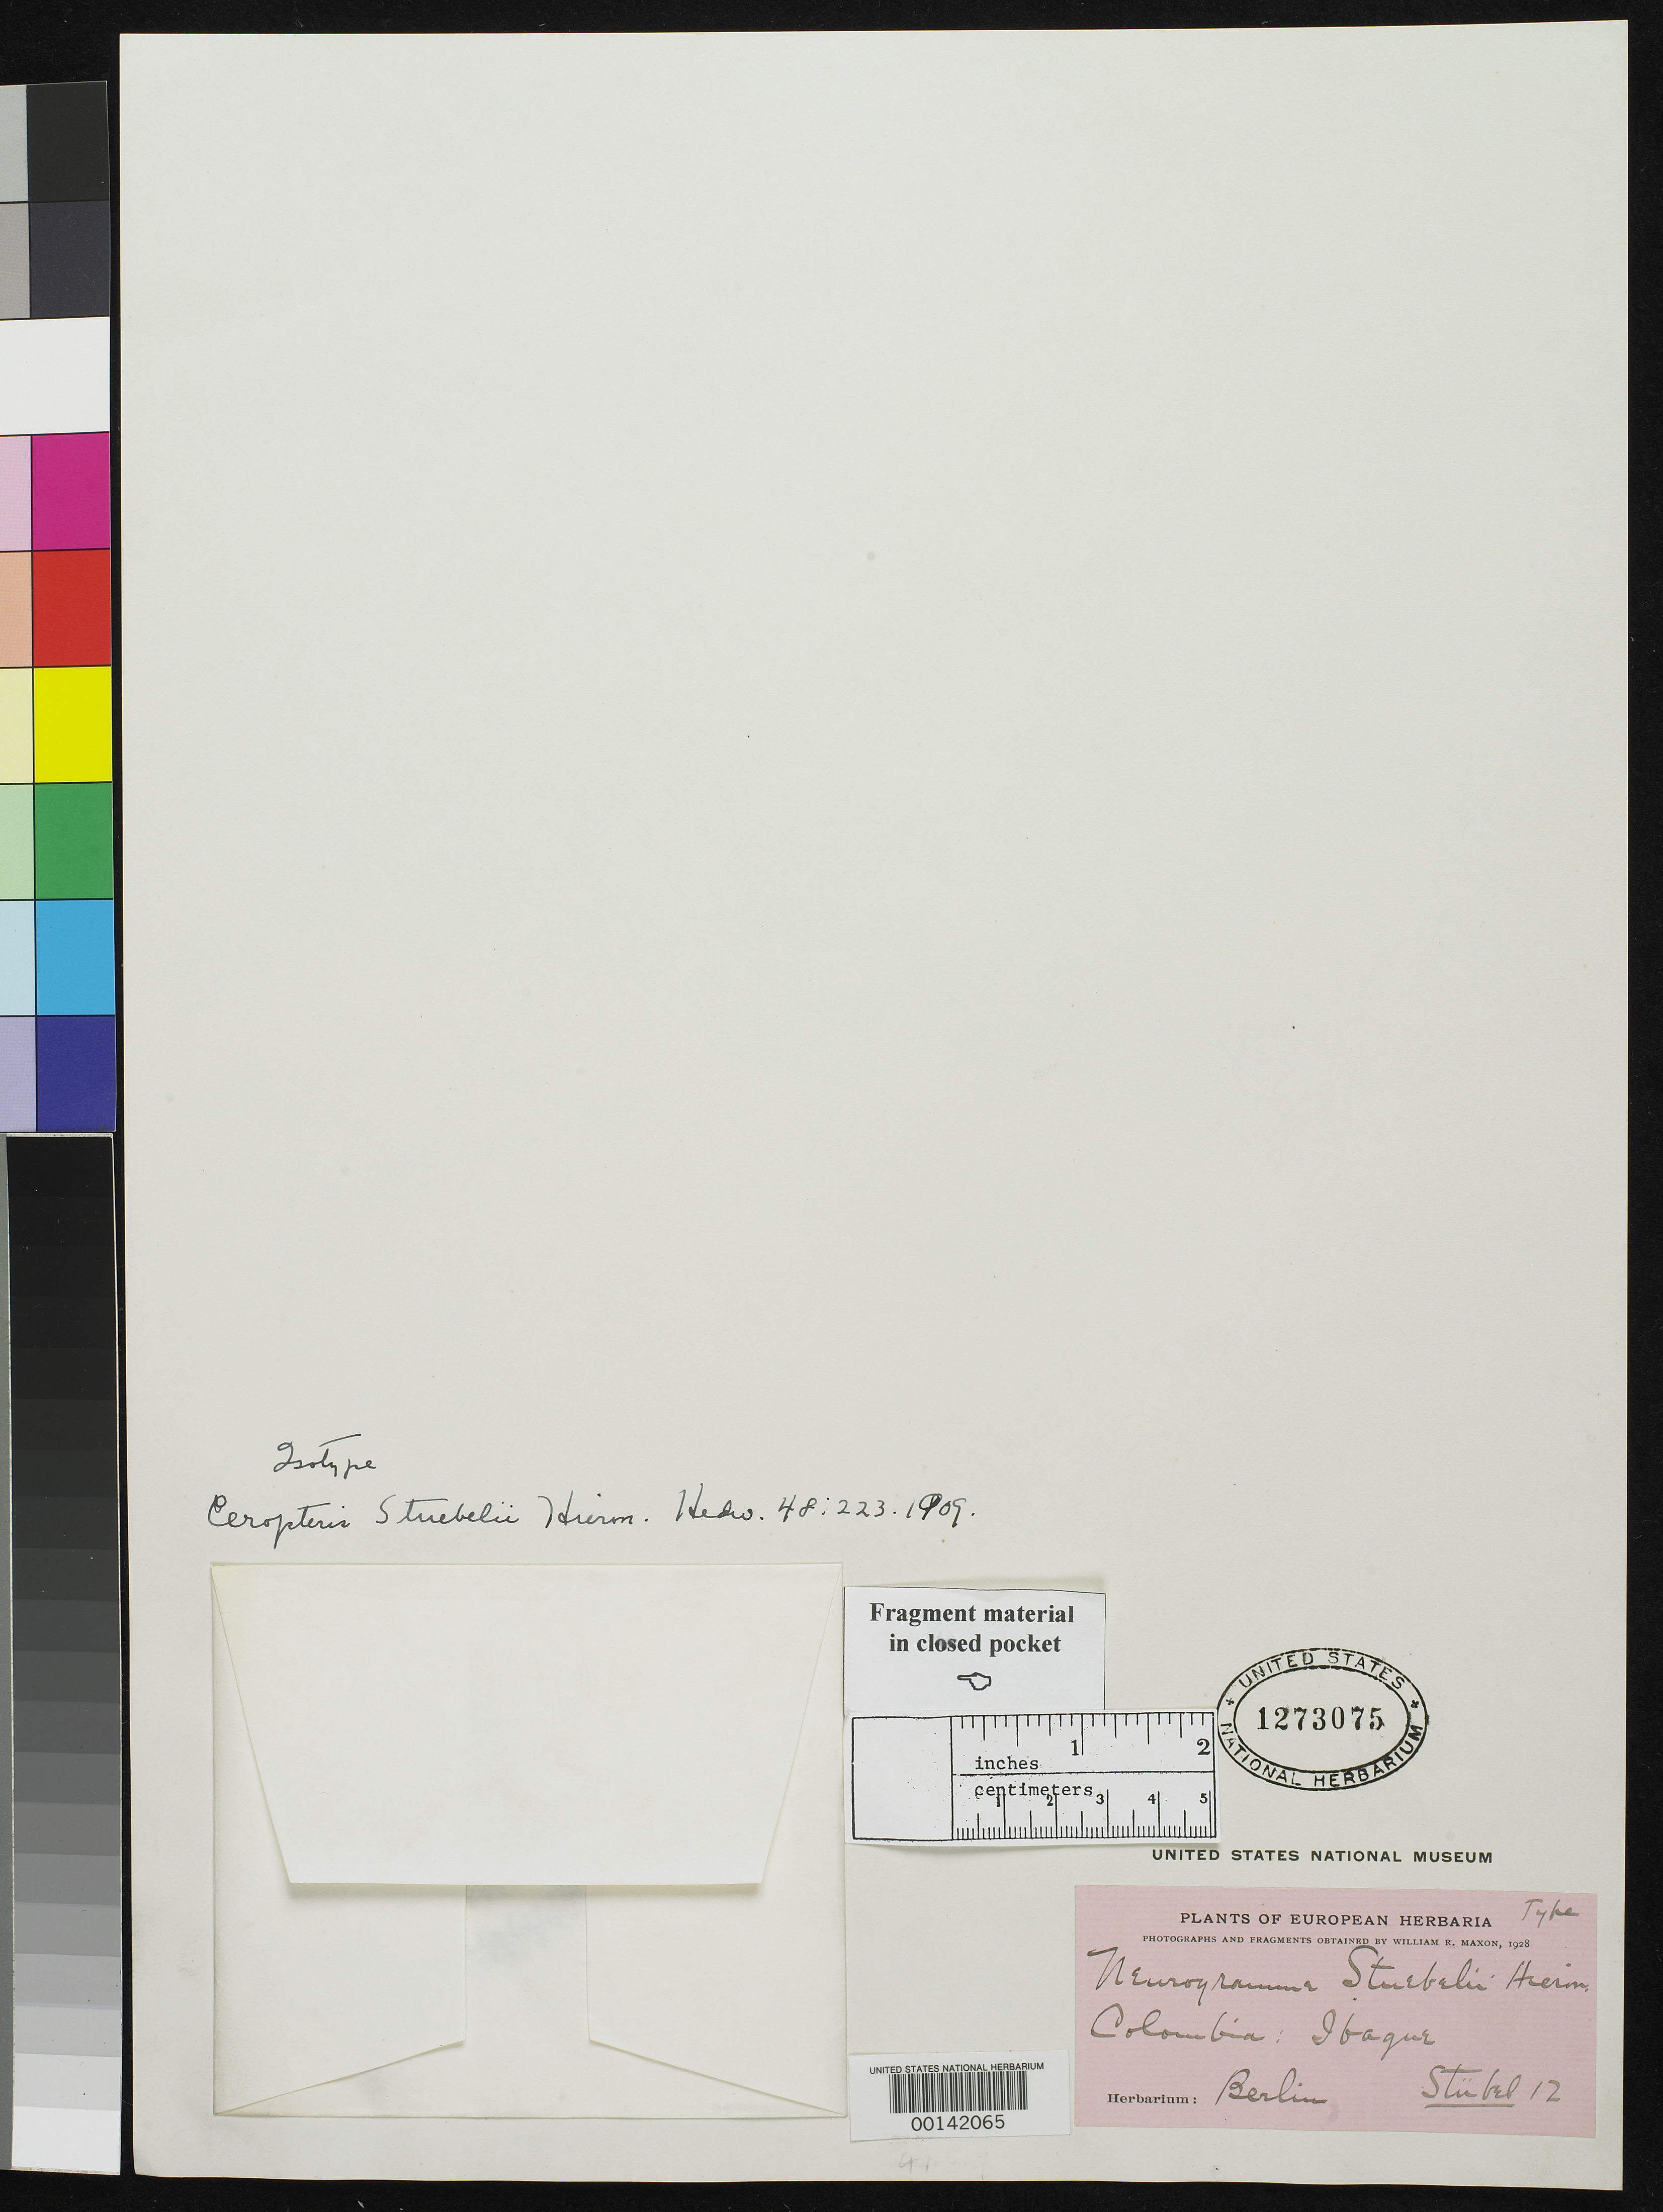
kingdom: Plantae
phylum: Tracheophyta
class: Polypodiopsida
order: Polypodiales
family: Pteridaceae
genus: Ceropteris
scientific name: Ceropteris stuebelii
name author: Hieron.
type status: Type Collection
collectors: M. Stuebel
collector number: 12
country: Colombia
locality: Ibague.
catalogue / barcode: US 1273075